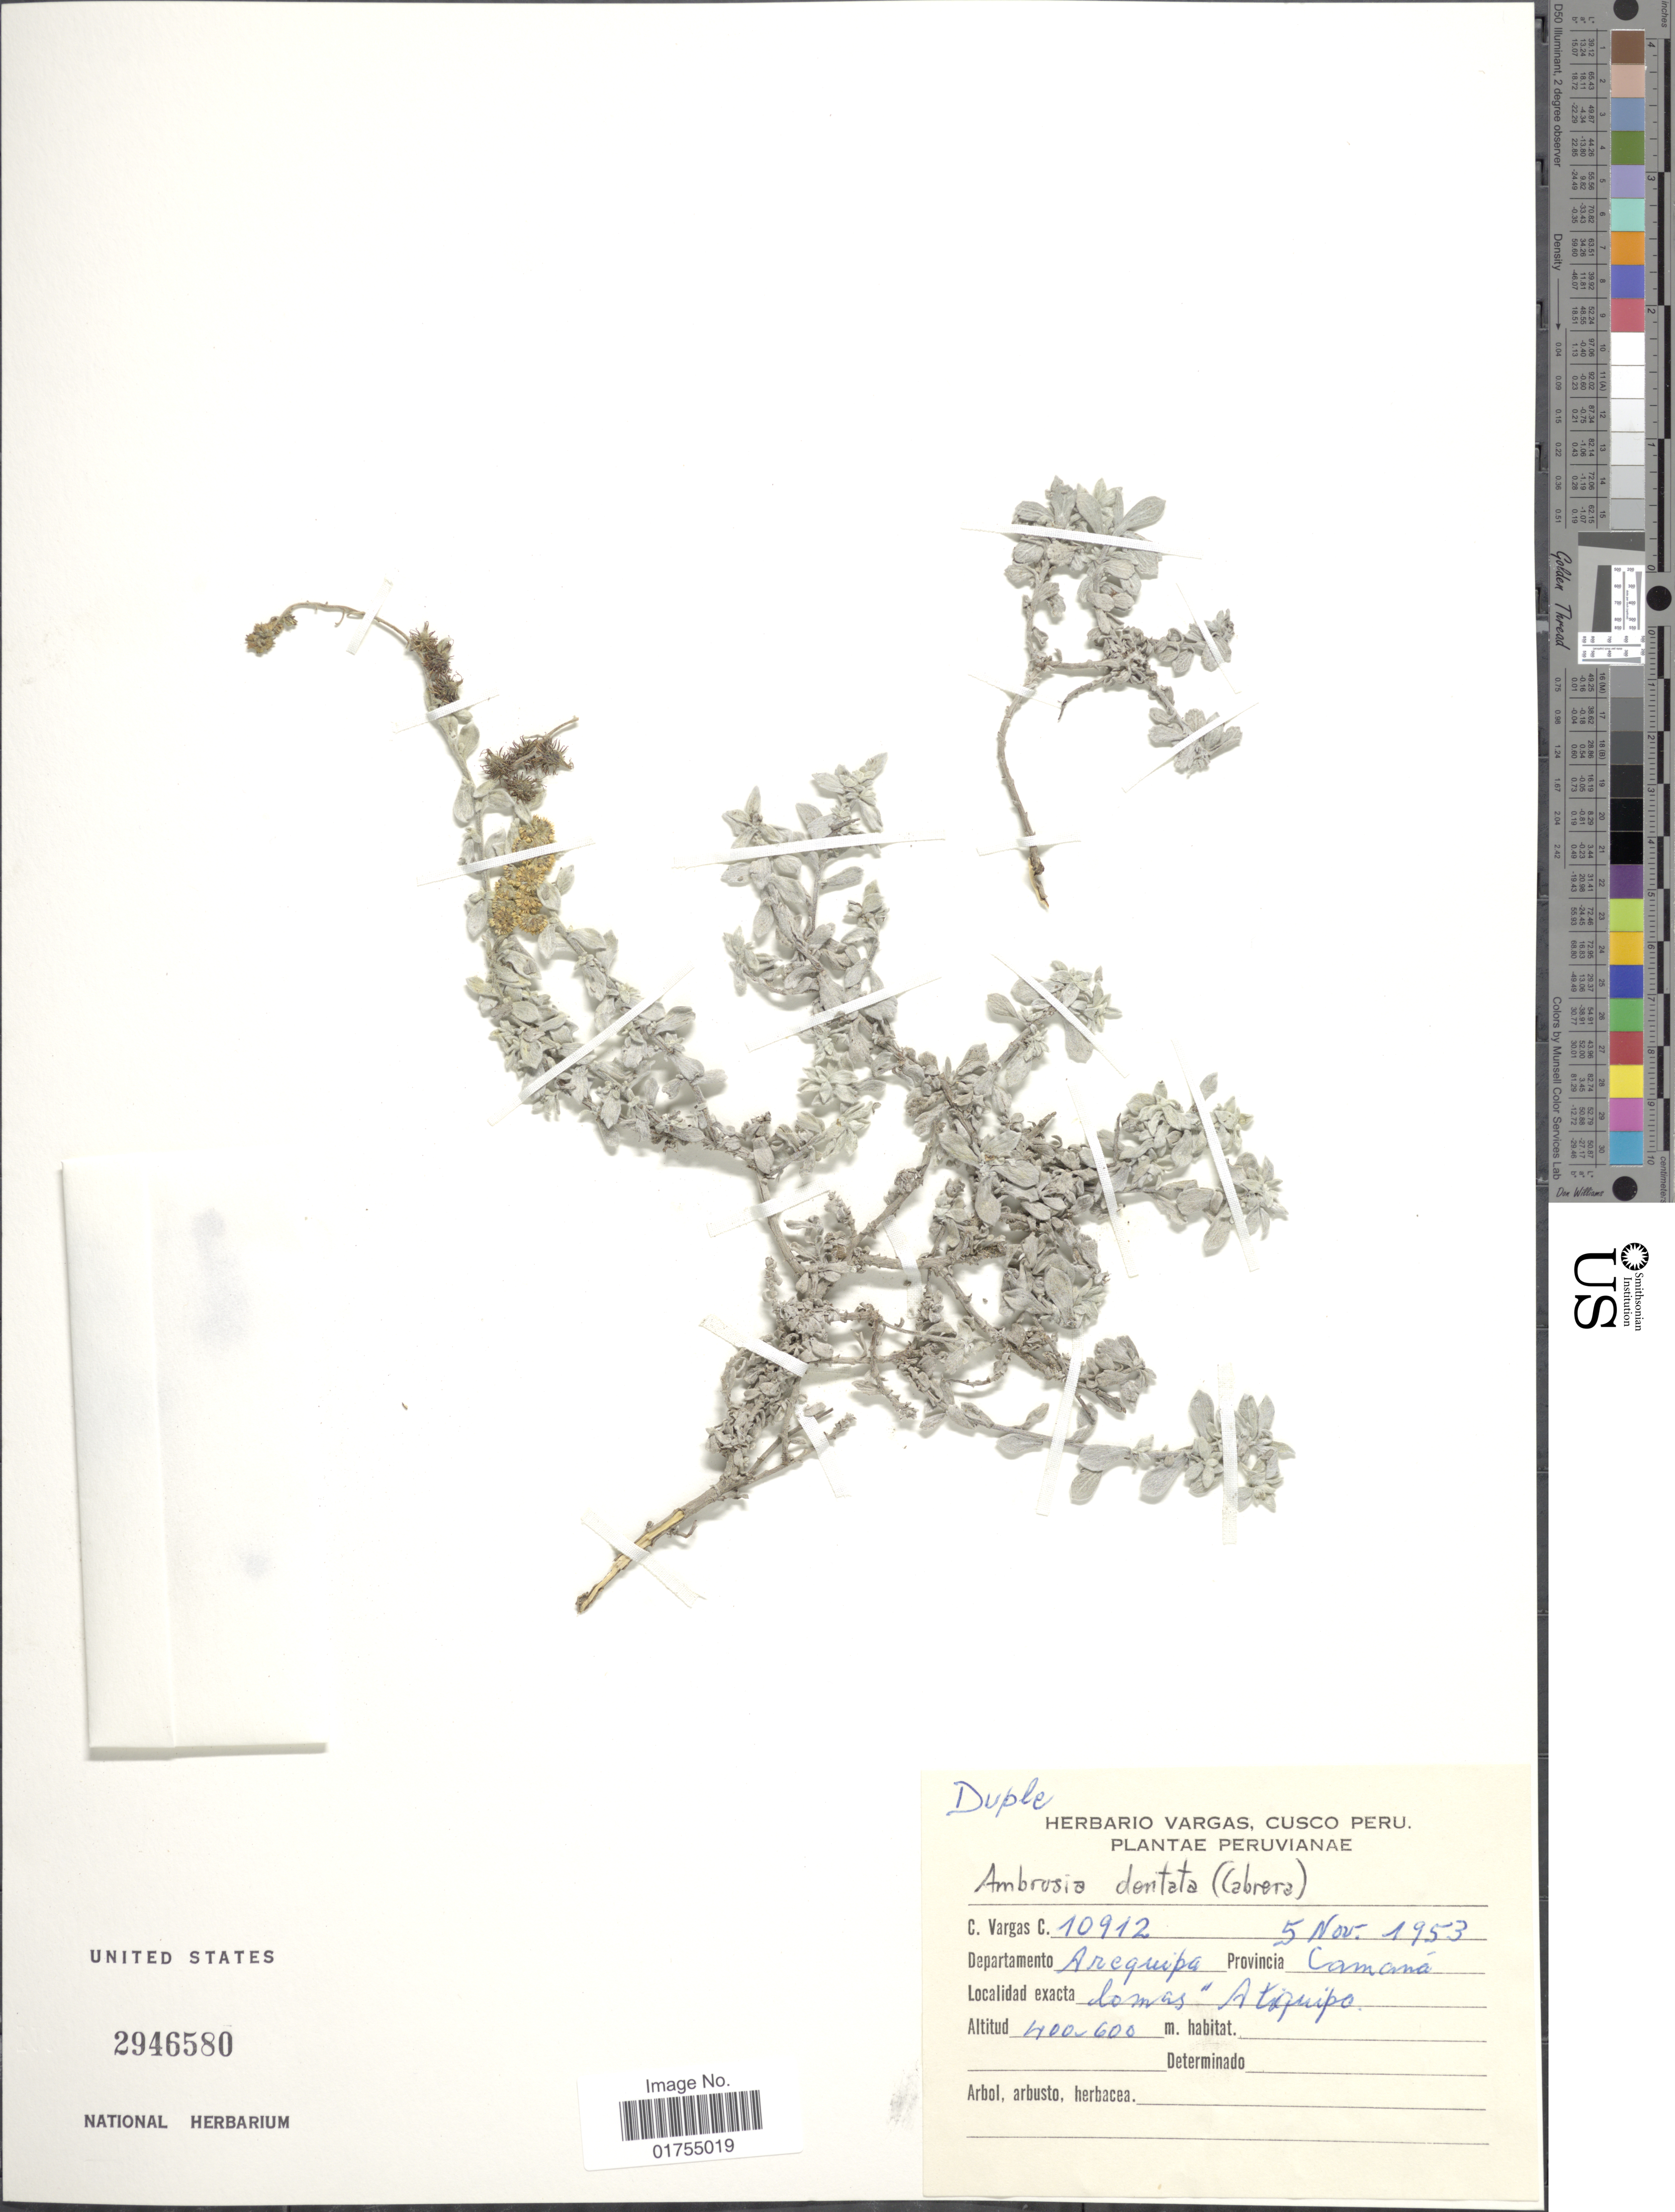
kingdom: Plantae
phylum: Tracheophyta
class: Magnoliopsida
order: Asterales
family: Asteraceae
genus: Franseria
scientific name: Franseria dentata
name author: Cabrera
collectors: C. Vargas Calderón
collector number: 10912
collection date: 1953-11-05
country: Peru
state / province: Arequipa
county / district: Camaná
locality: Lomas de Atiquipa (Arequipa)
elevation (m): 400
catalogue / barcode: US 2946580